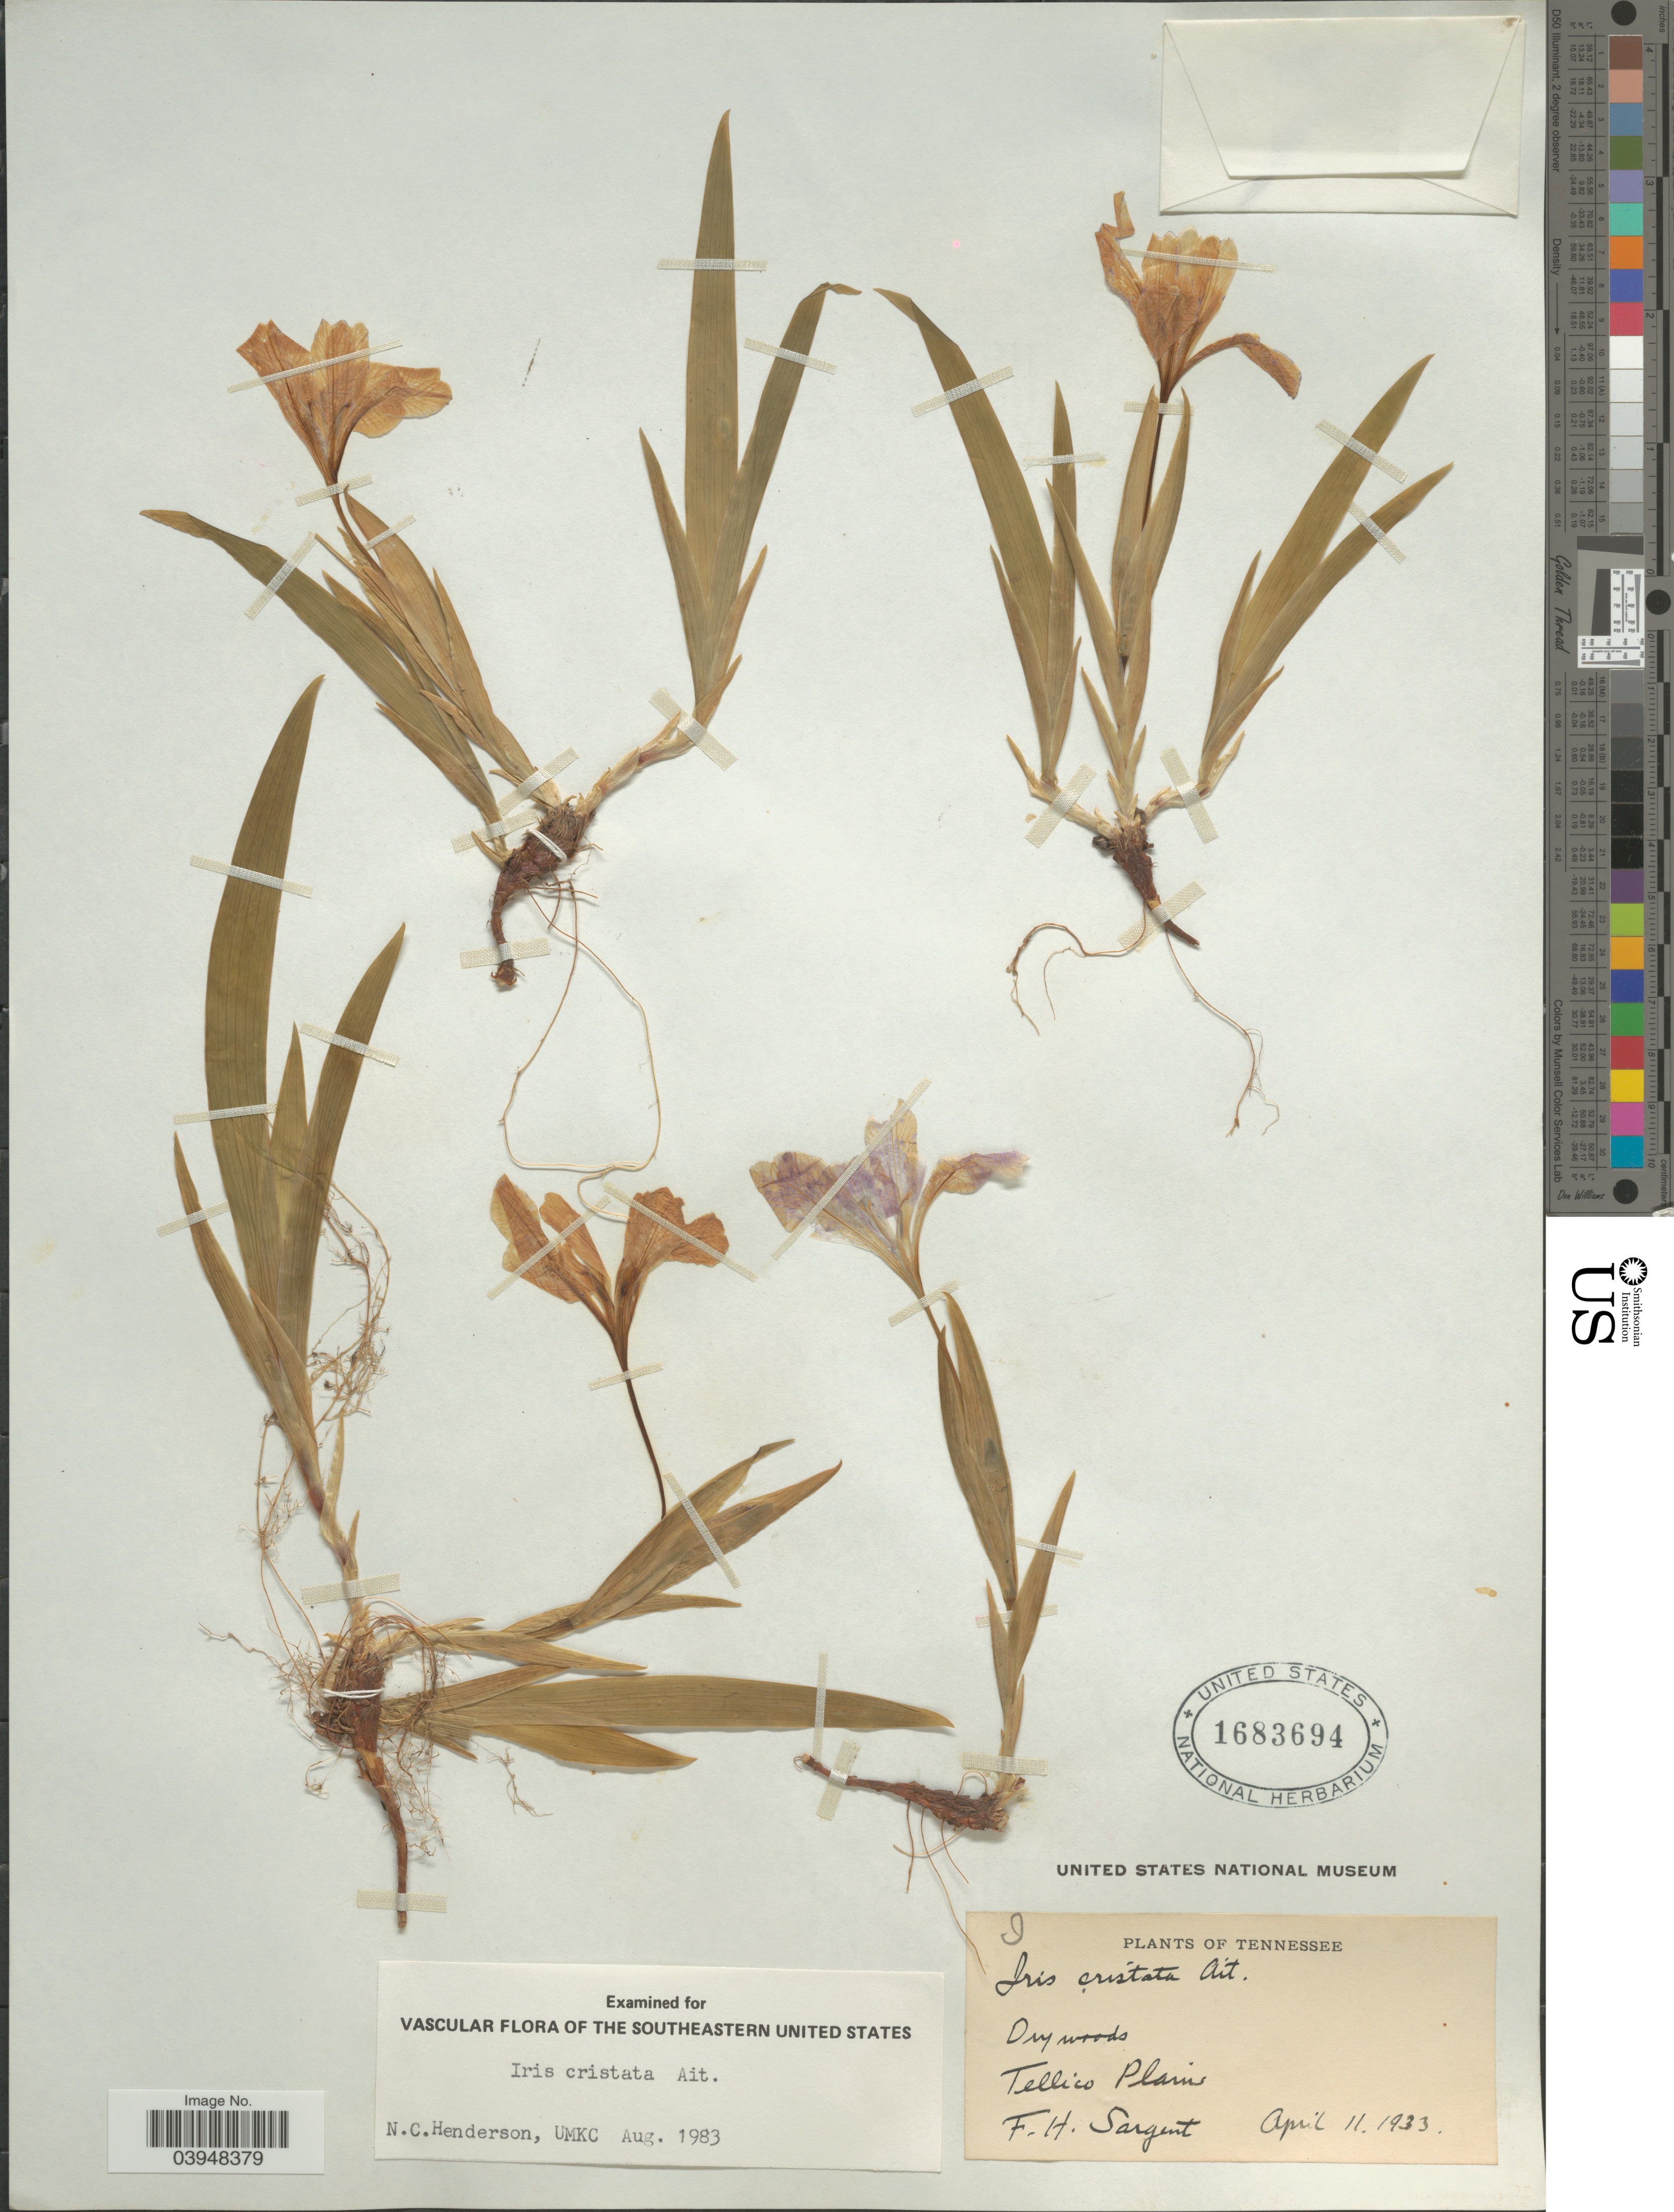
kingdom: Plantae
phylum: Tracheophyta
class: Liliopsida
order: Asparagales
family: Iridaceae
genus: Iris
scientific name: Iris cristata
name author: Aiton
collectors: F. H. Sargent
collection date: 1933-04-11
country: United States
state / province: Tennessee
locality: Tellico Plains.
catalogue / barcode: US 1683694